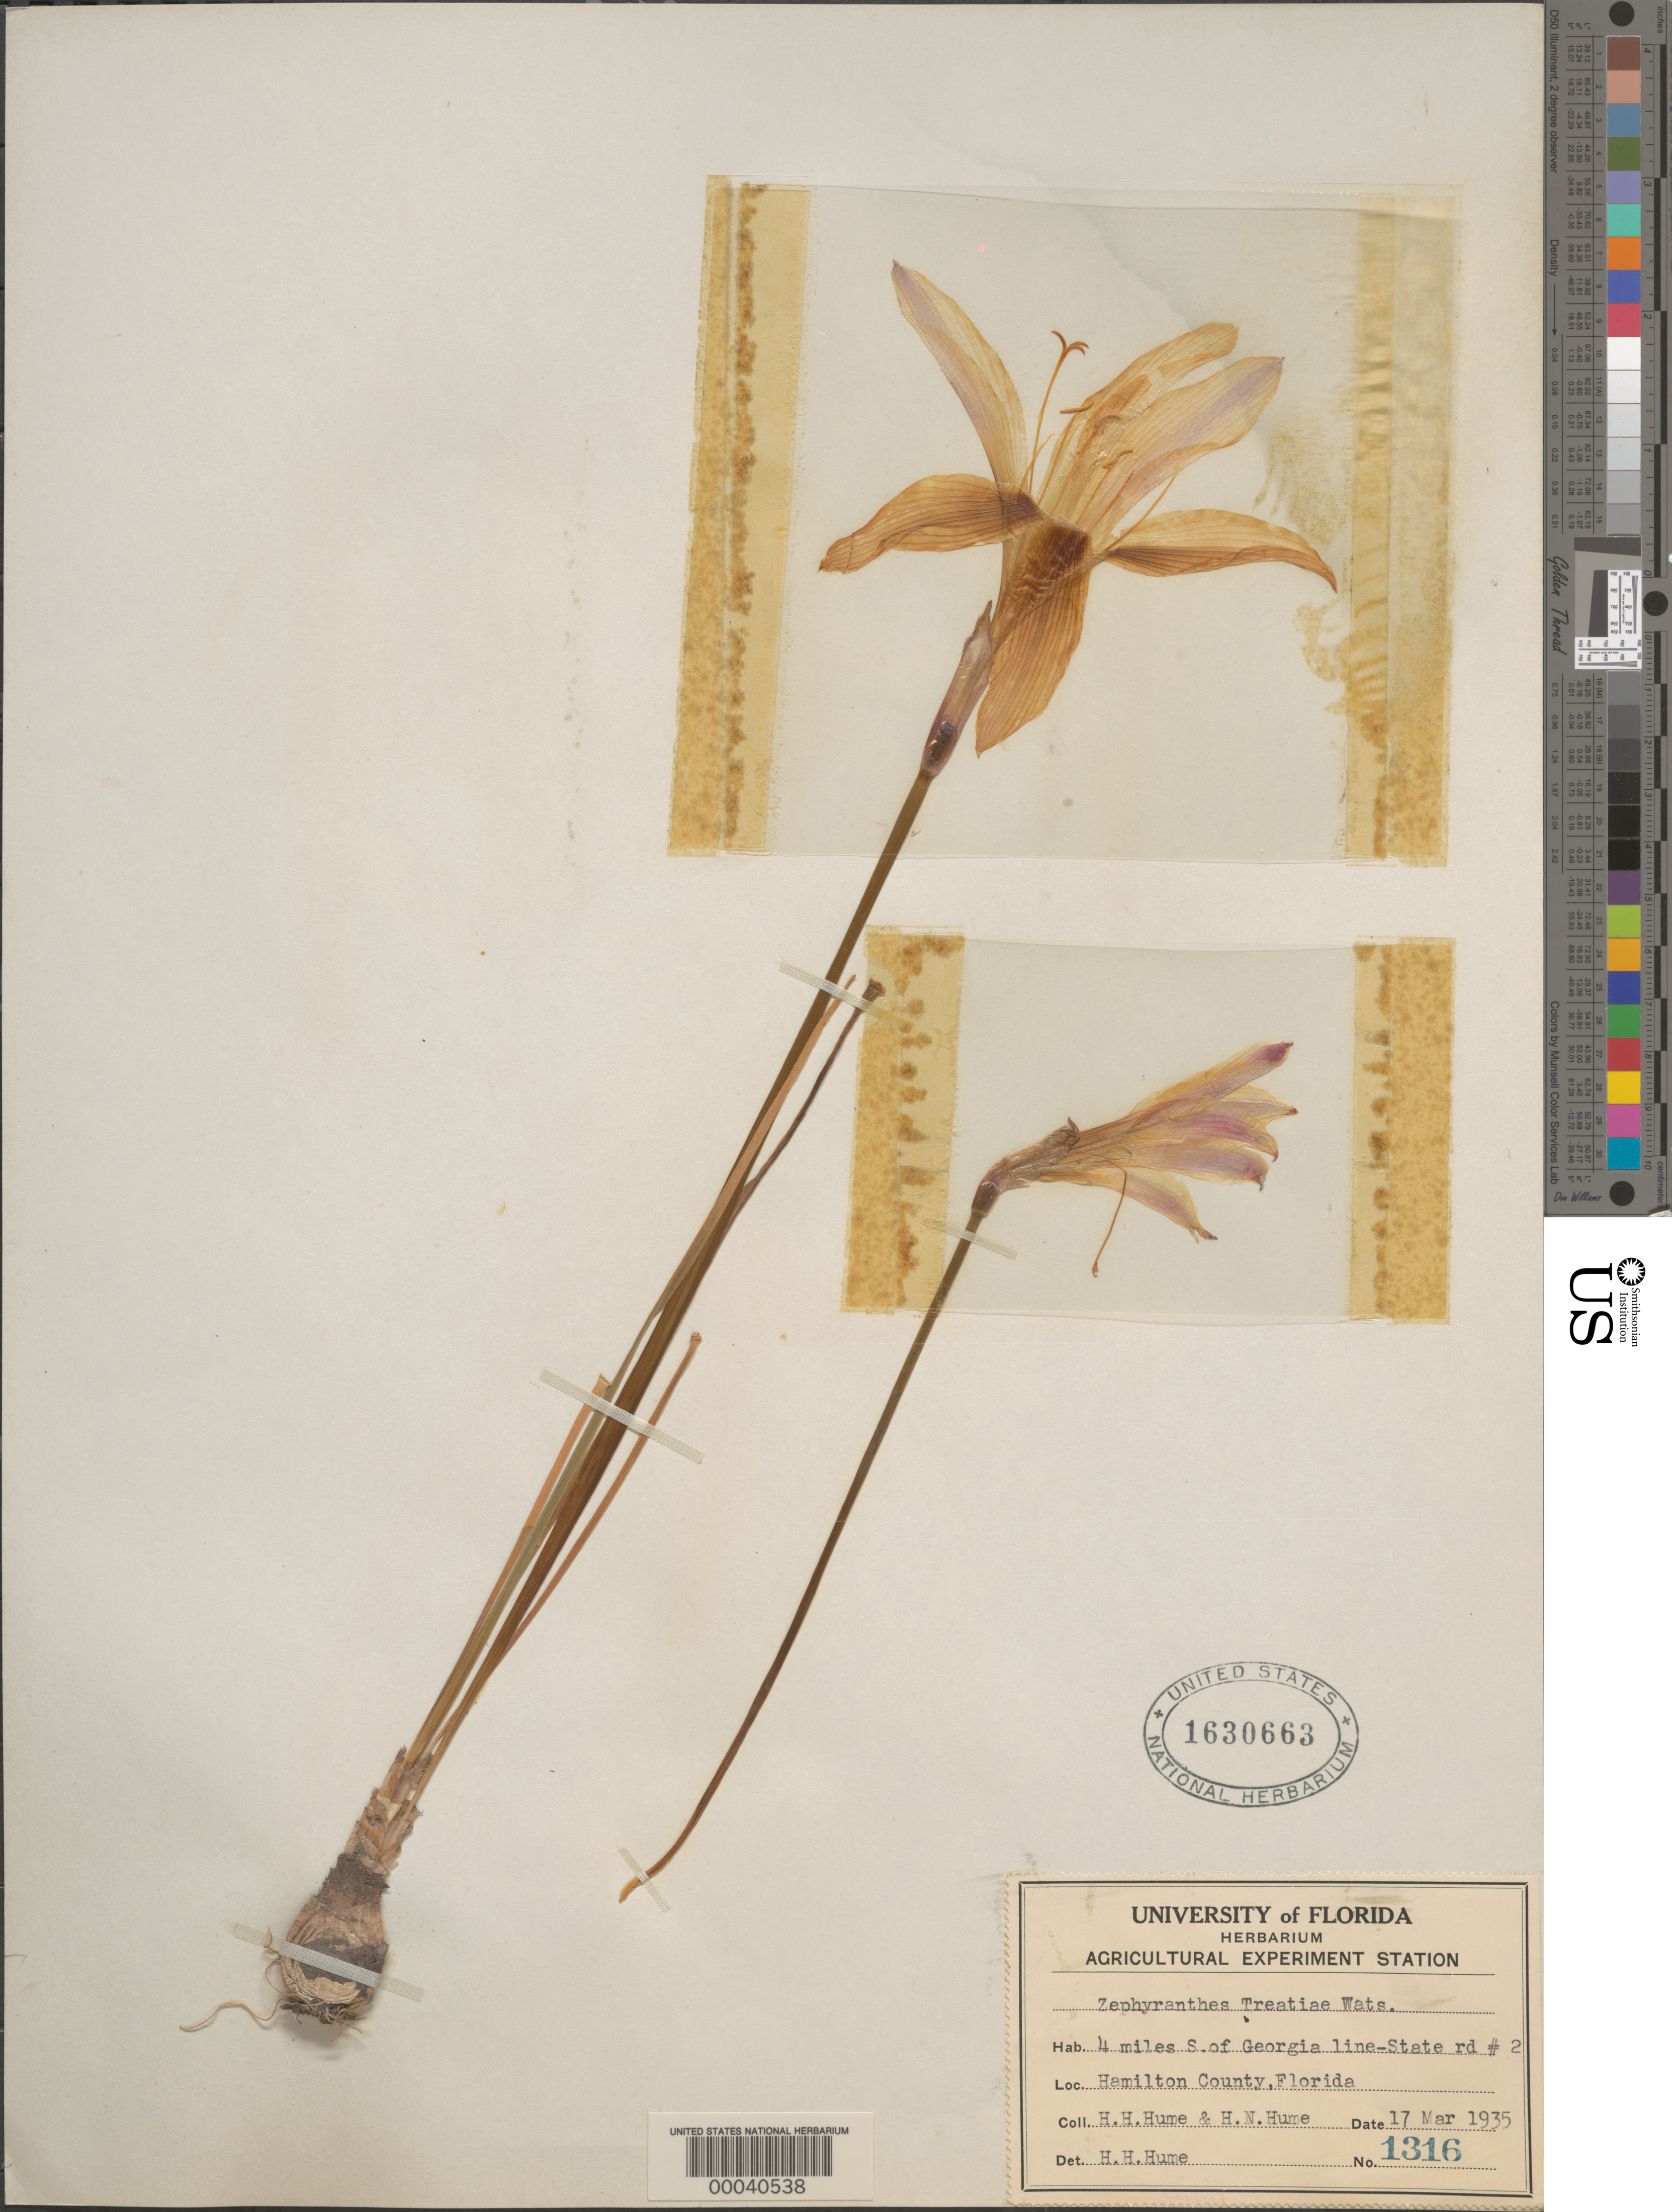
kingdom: Plantae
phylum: Tracheophyta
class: Liliopsida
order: Asparagales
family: Amaryllidaceae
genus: Zephyranthes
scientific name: Zephyranthes treatiae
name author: S. Watson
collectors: H. Hume & H. Hume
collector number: Univ Of Fl Herb 1316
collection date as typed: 17 Mar 1935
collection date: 1935-03-17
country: United States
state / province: Florida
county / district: Hamilton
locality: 4 mi. s of georgia state line, state rd 2.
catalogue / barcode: US 1630663